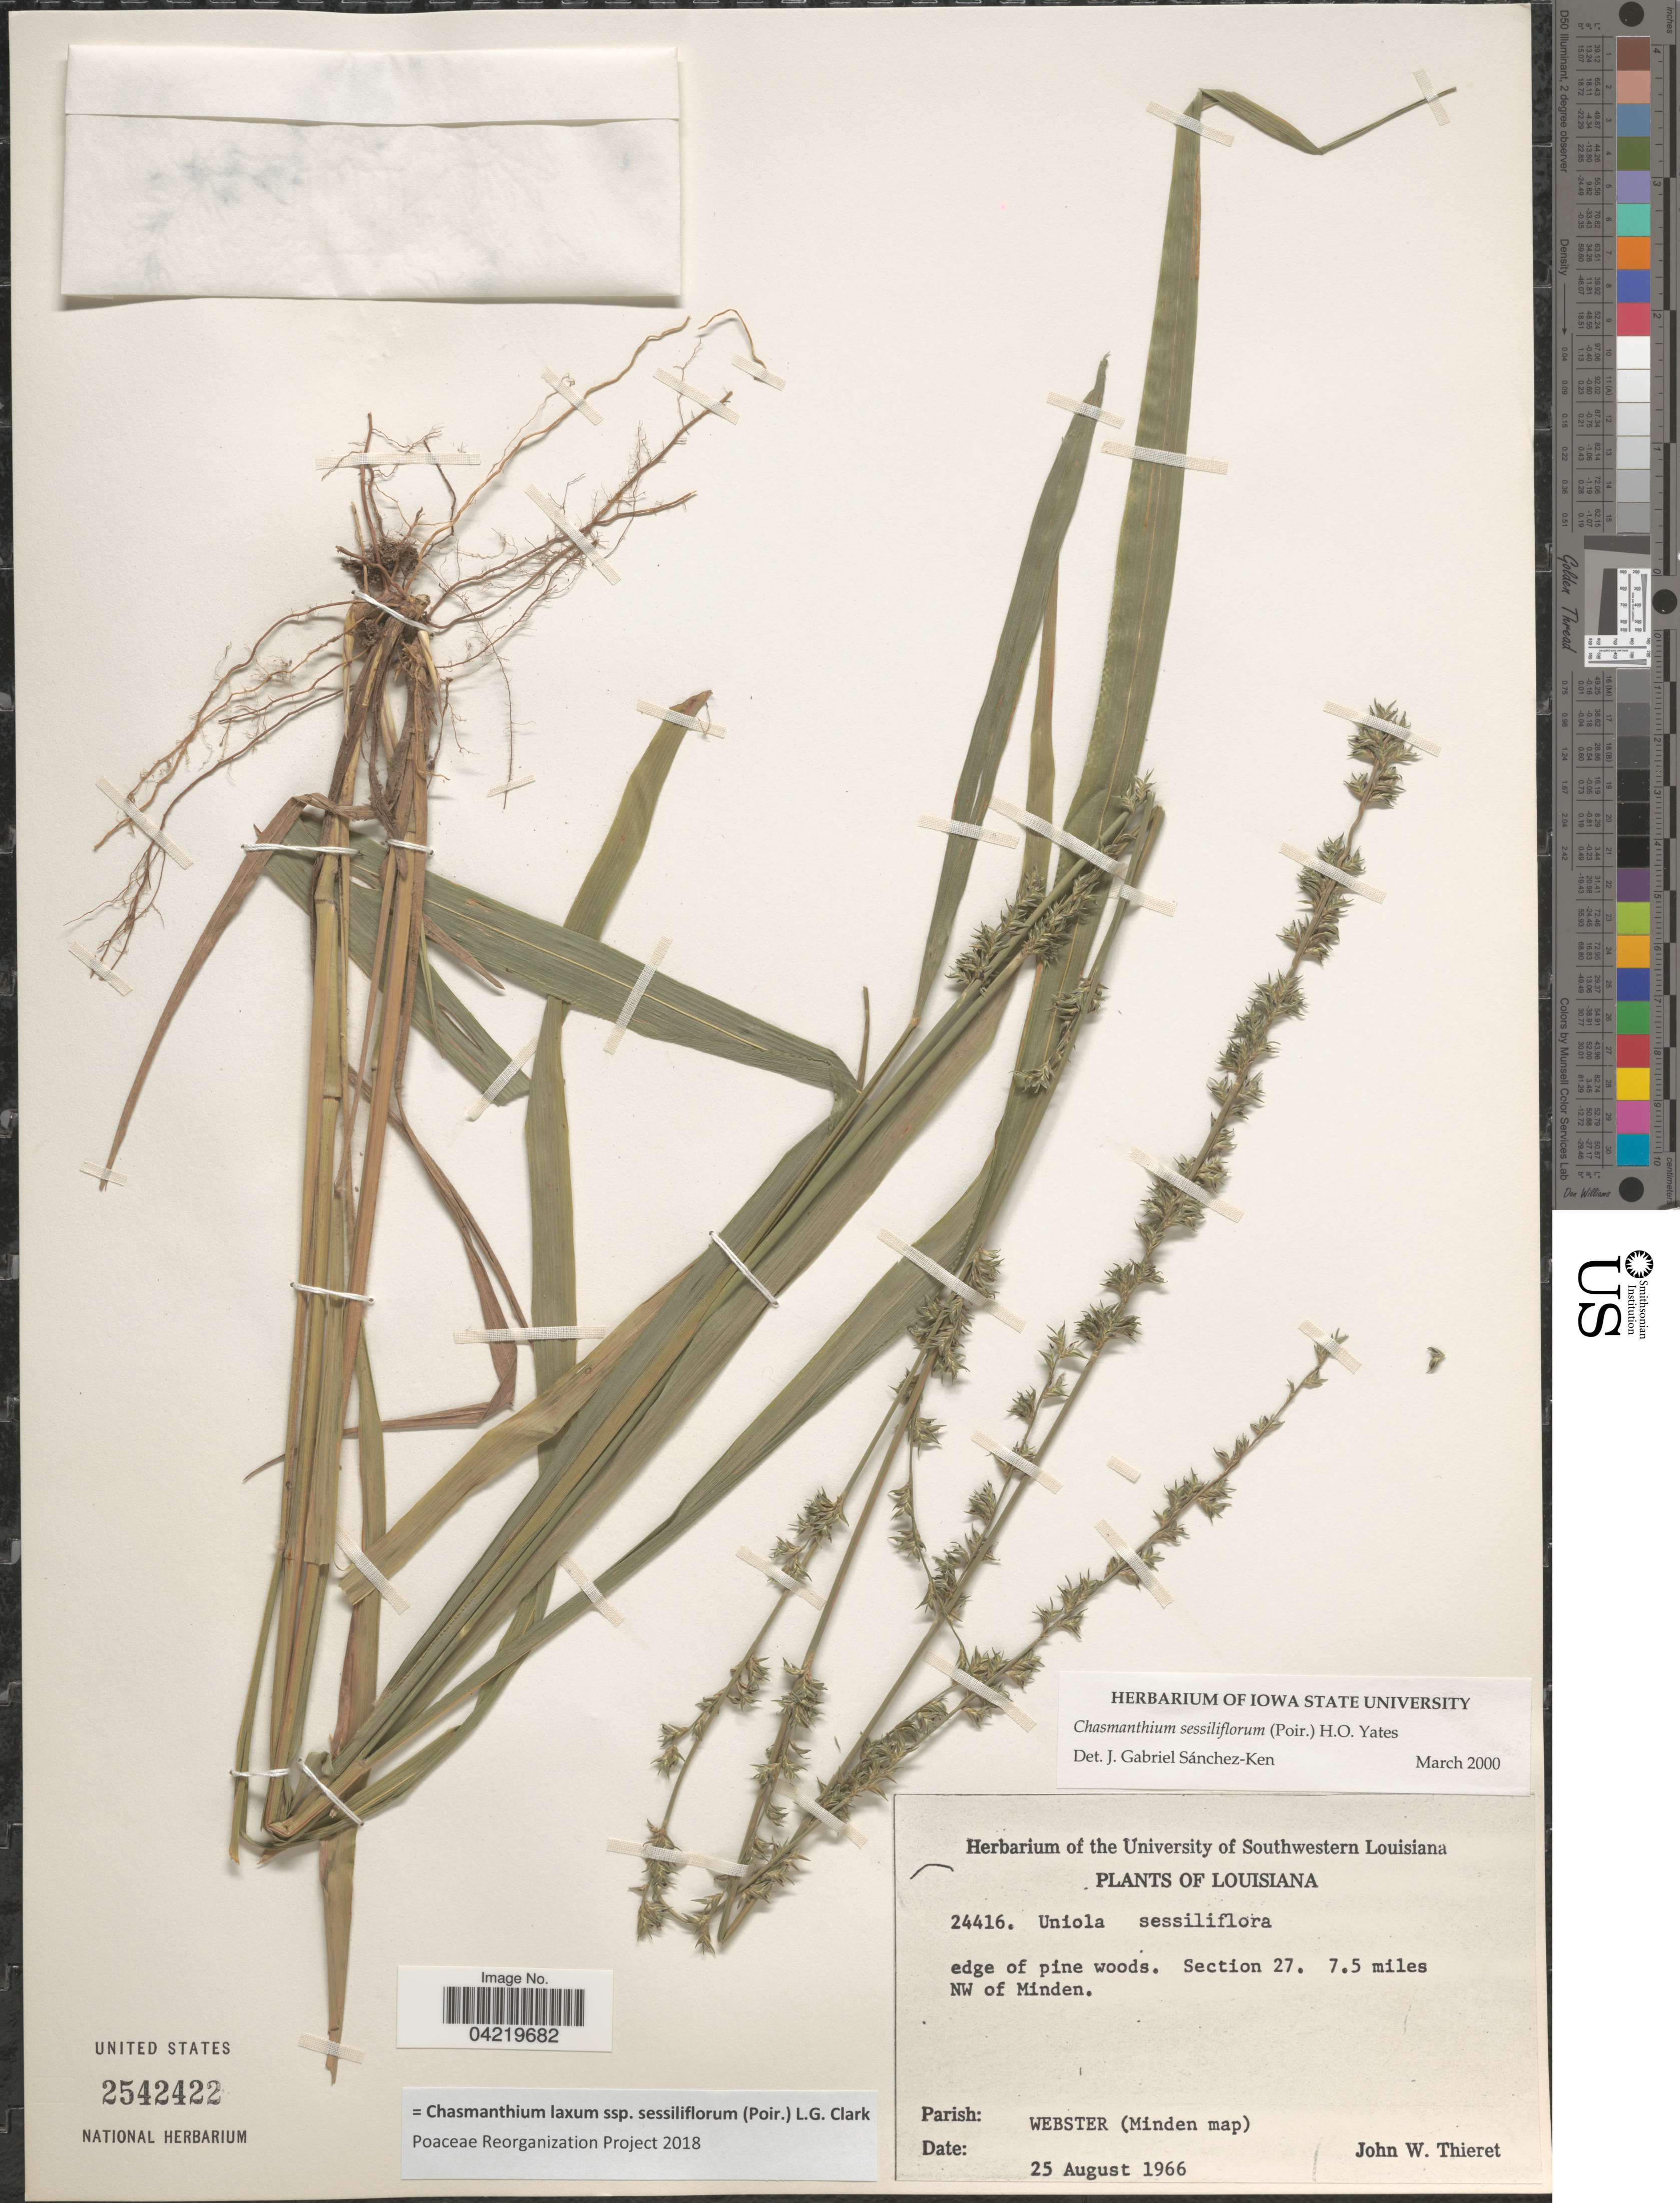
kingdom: Plantae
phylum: Tracheophyta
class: Liliopsida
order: Poales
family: Poaceae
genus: Chasmanthium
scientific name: Chasmanthium laxum subsp. sessiliflorum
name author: (L.) H.O. Yates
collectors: J. W. Thieret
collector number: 24416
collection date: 1966-08-25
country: United States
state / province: Louisiana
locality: Edge of pine woods. Section 27. 7.5 miles NW of Minden. Parish: Webster (Minden map).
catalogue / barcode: US 2542422